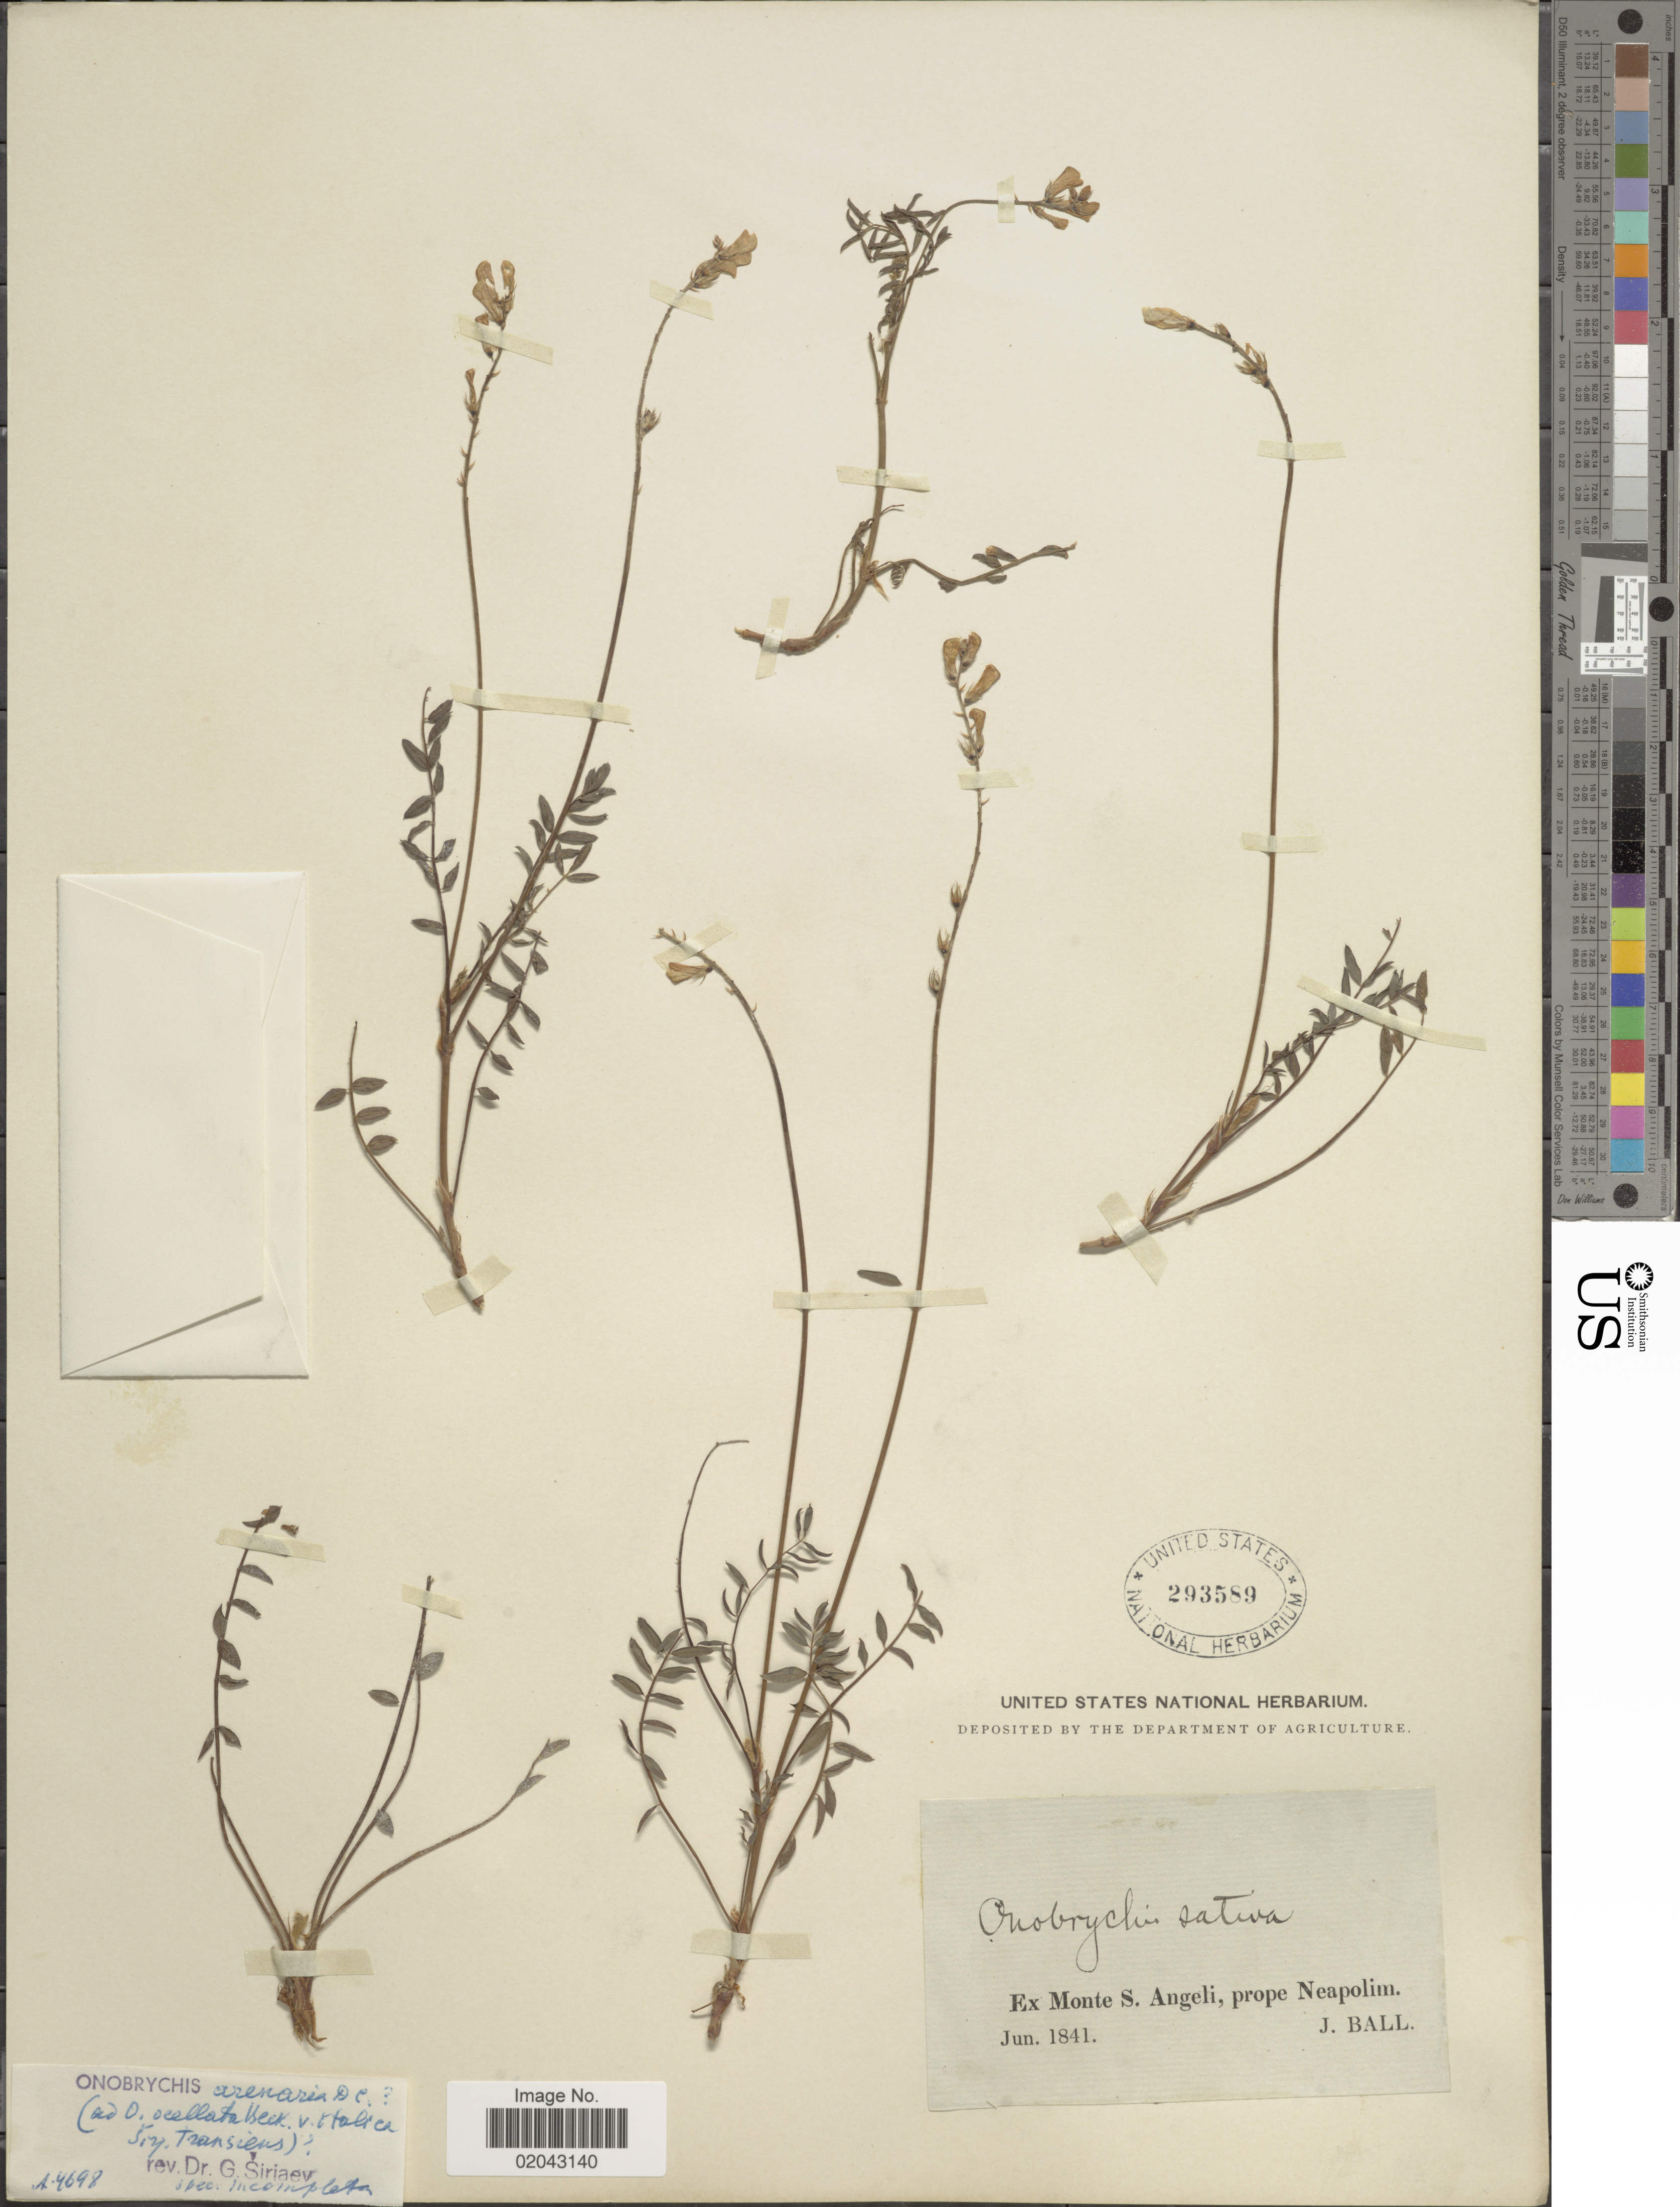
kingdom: Plantae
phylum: Tracheophyta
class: Magnoliopsida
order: Fabales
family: Fabaceae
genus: Onobrychis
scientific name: Onobrychis arenaria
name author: (Kit.) DC.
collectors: J. Ball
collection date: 1841-06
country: Italy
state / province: Campania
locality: Monte S. Angeli, prope Neapolim.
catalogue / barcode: US 293589